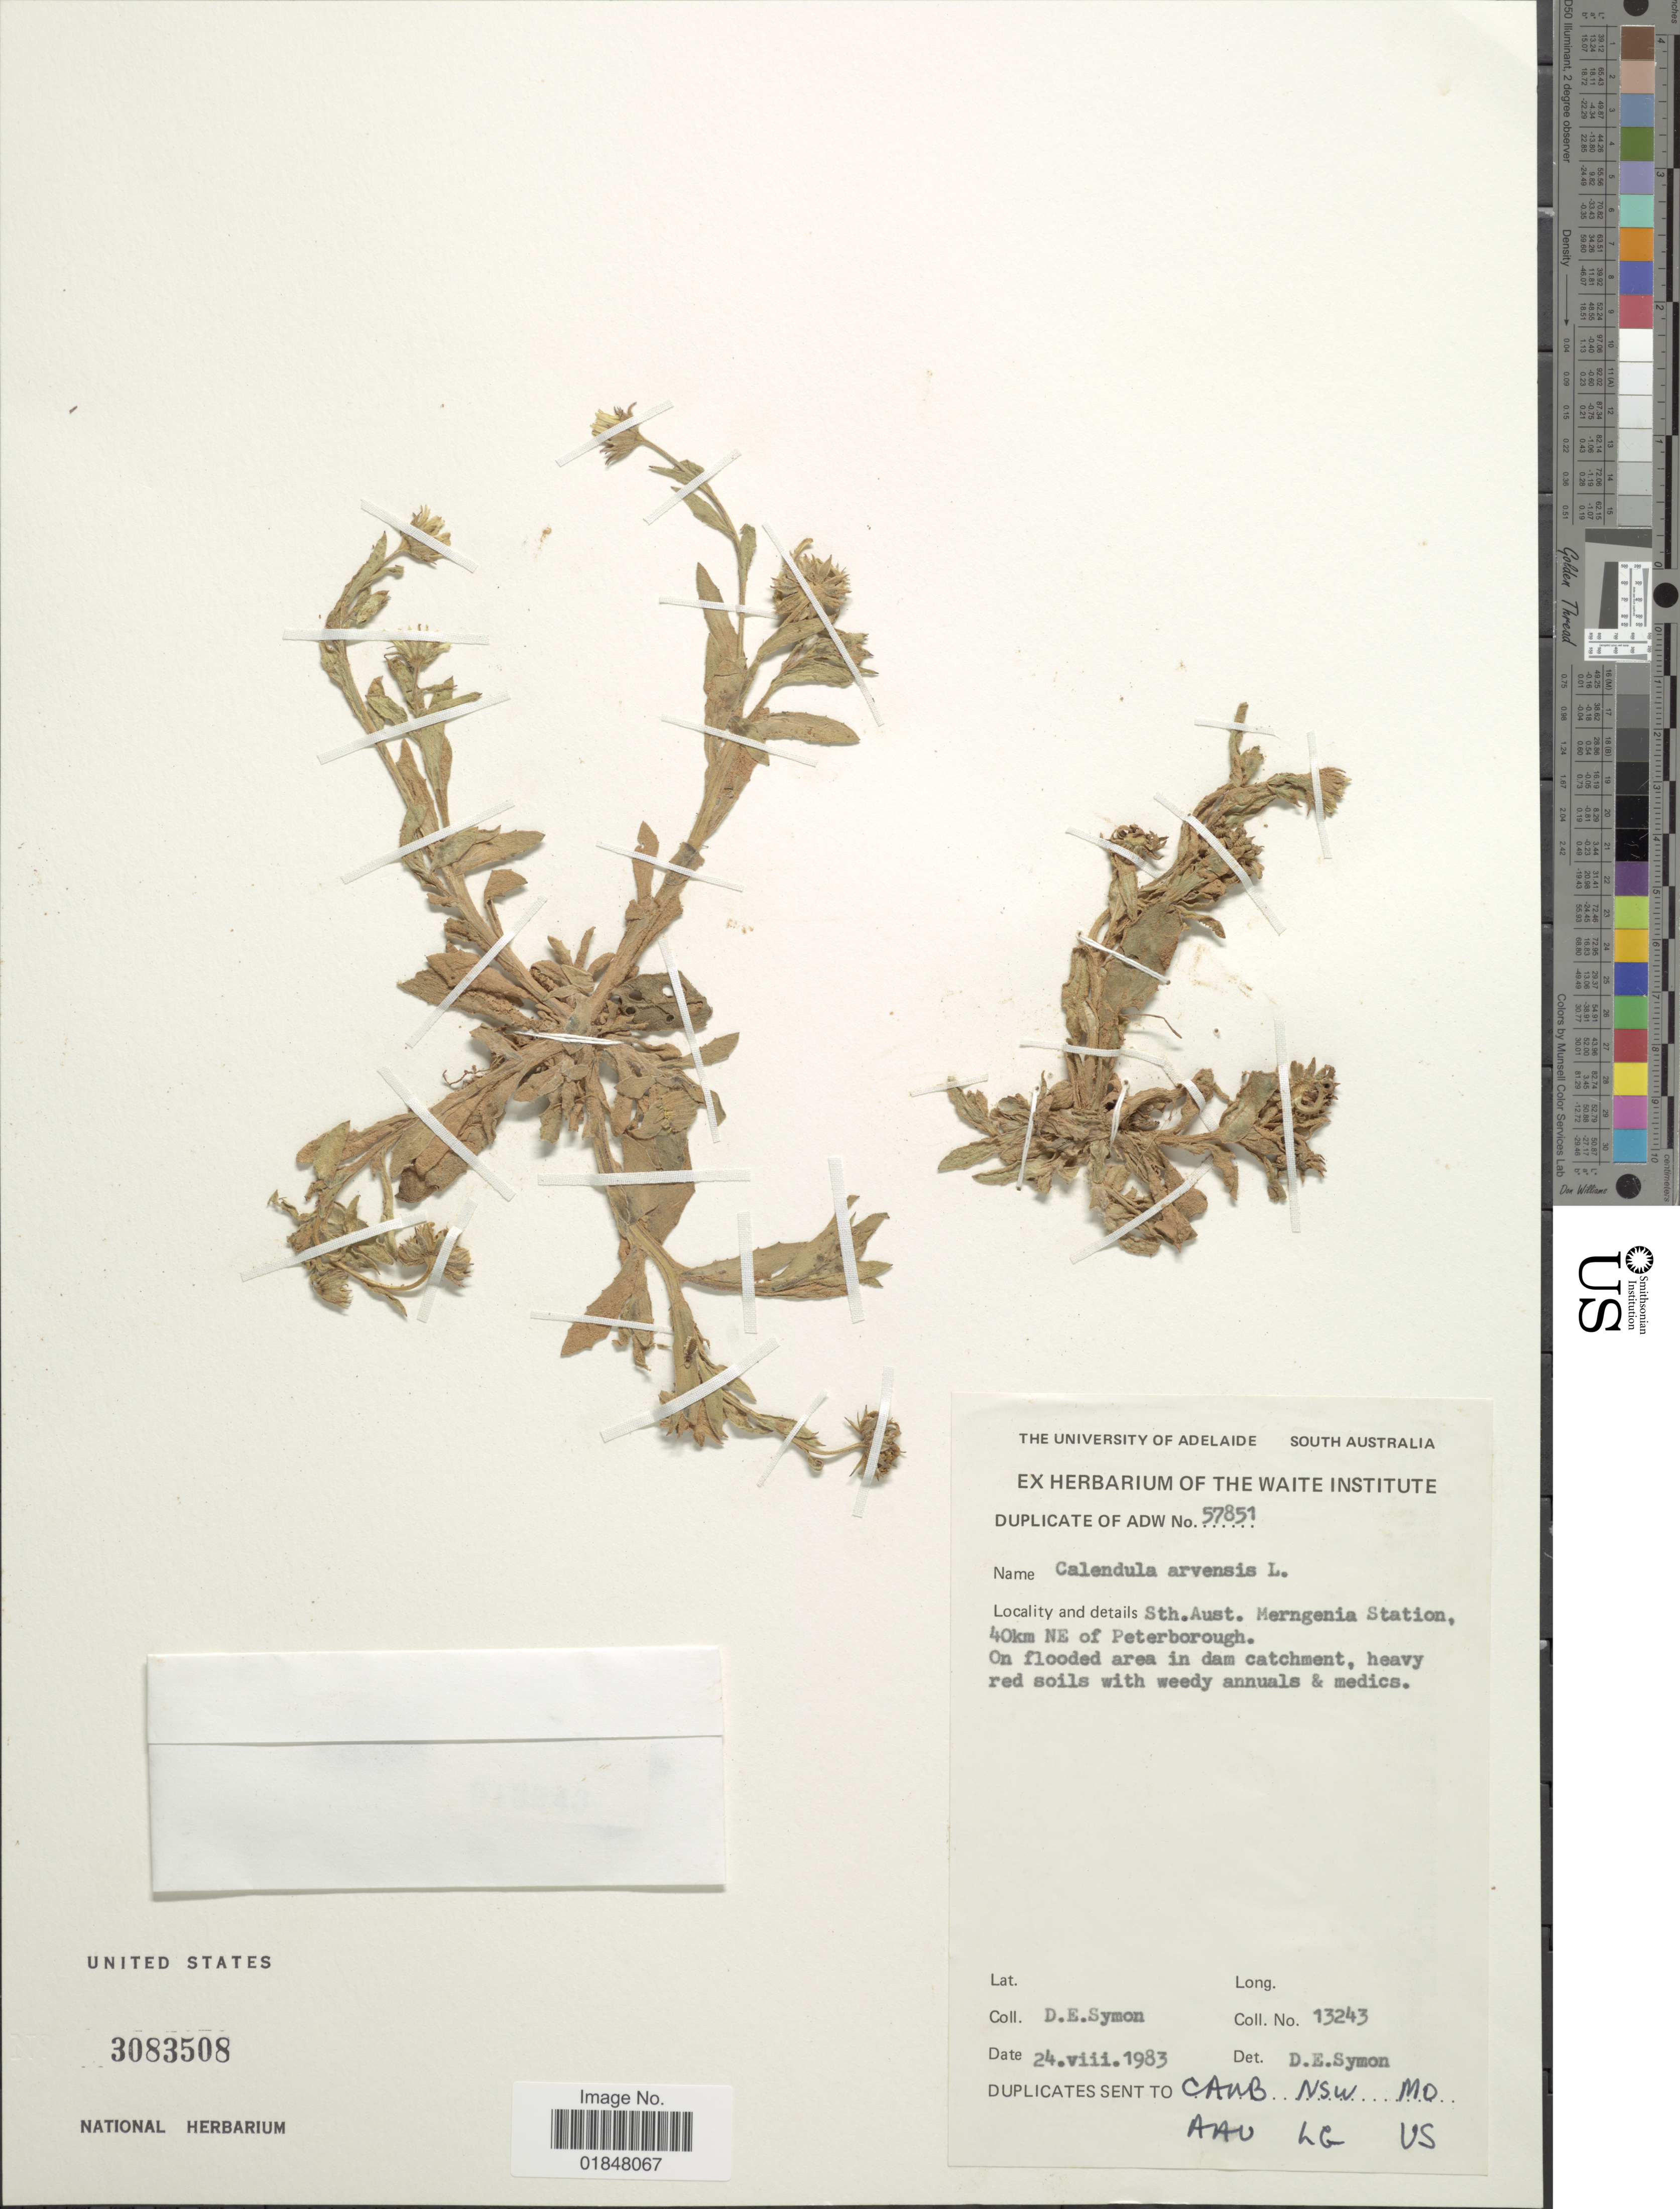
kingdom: Plantae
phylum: Tracheophyta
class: Magnoliopsida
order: Asterales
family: Asteraceae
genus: Calendula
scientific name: Calendula arvensis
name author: L.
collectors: D. Symon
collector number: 13243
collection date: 1983-08-24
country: Australia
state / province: South Australia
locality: Merngenia Station, 40 km NE of Peterborough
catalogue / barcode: US 3083508